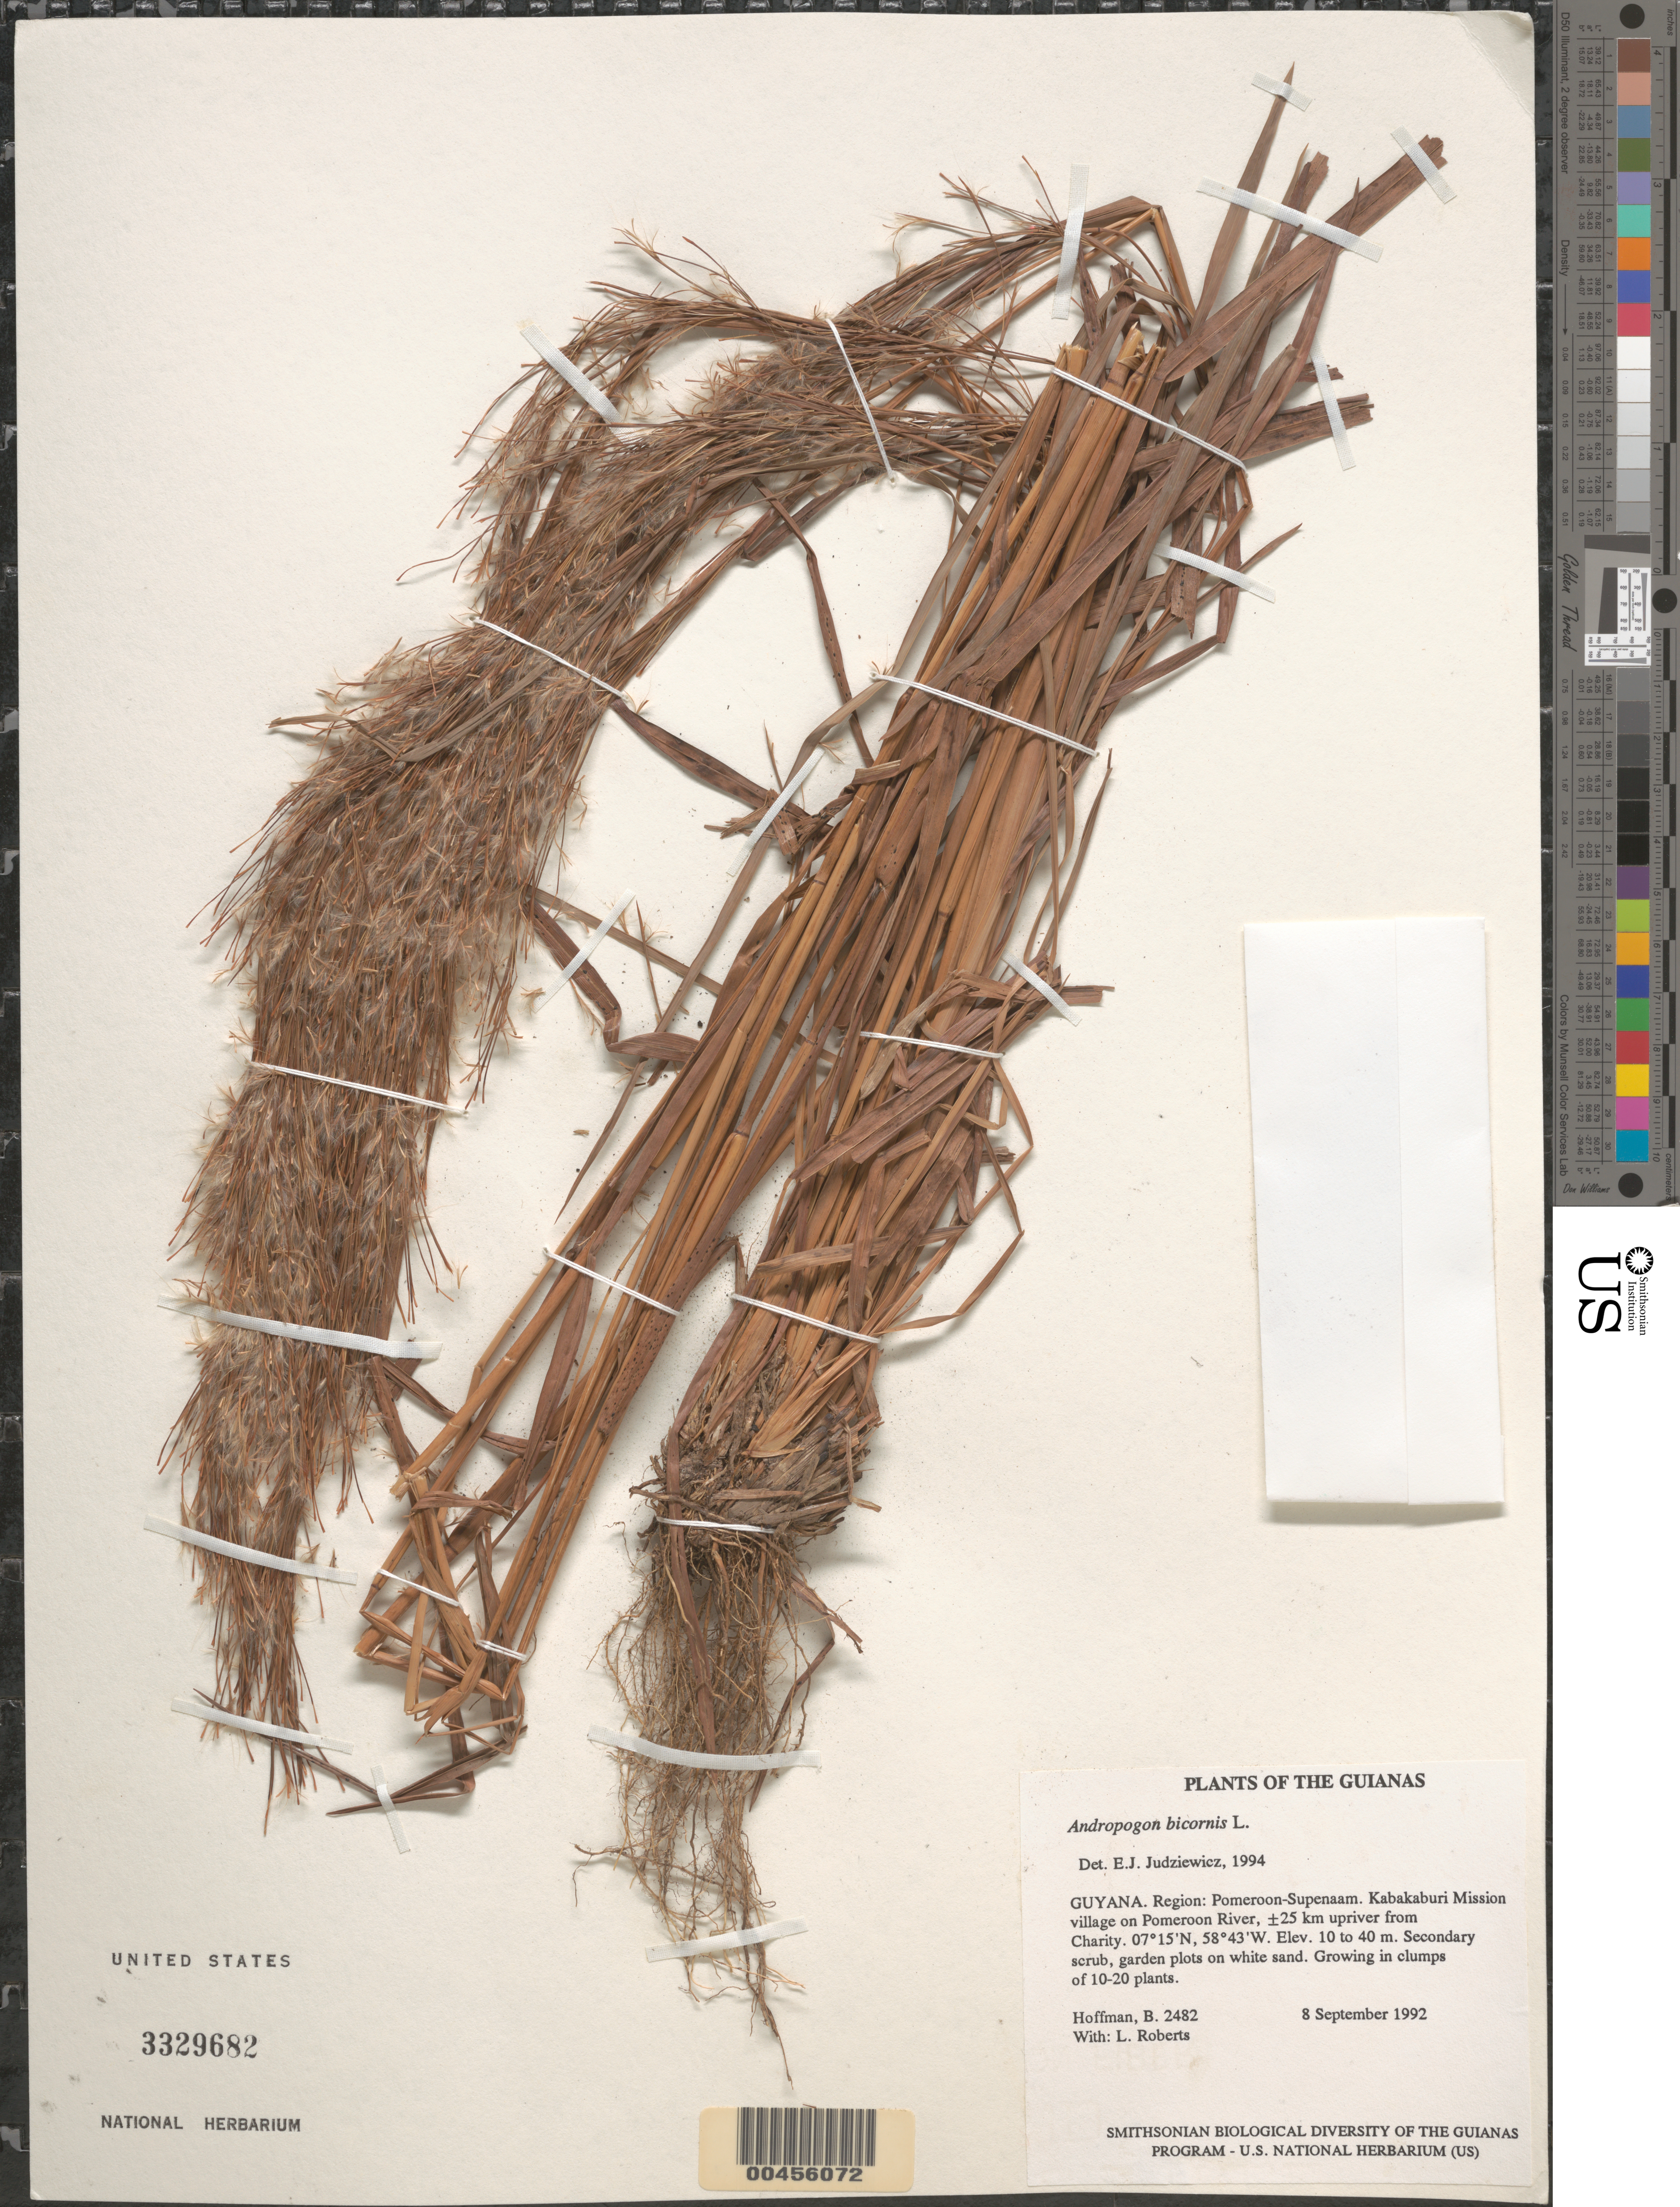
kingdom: Plantae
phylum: Tracheophyta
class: Liliopsida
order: Poales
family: Poaceae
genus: Andropogon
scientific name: Andropogon bicornis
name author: L.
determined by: Judziewicz, E. J.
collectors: B. Hoffman & L. Roberts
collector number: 2482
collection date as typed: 8 September 1992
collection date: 1992-09-08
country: Guyana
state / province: Pomeroon-Supenaam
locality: Kabakaburi Mission village on Pomeroon River, ±25 km upriver from Charity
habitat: Secondary scrub, garden plots on white sand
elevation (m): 10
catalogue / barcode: US 3329682